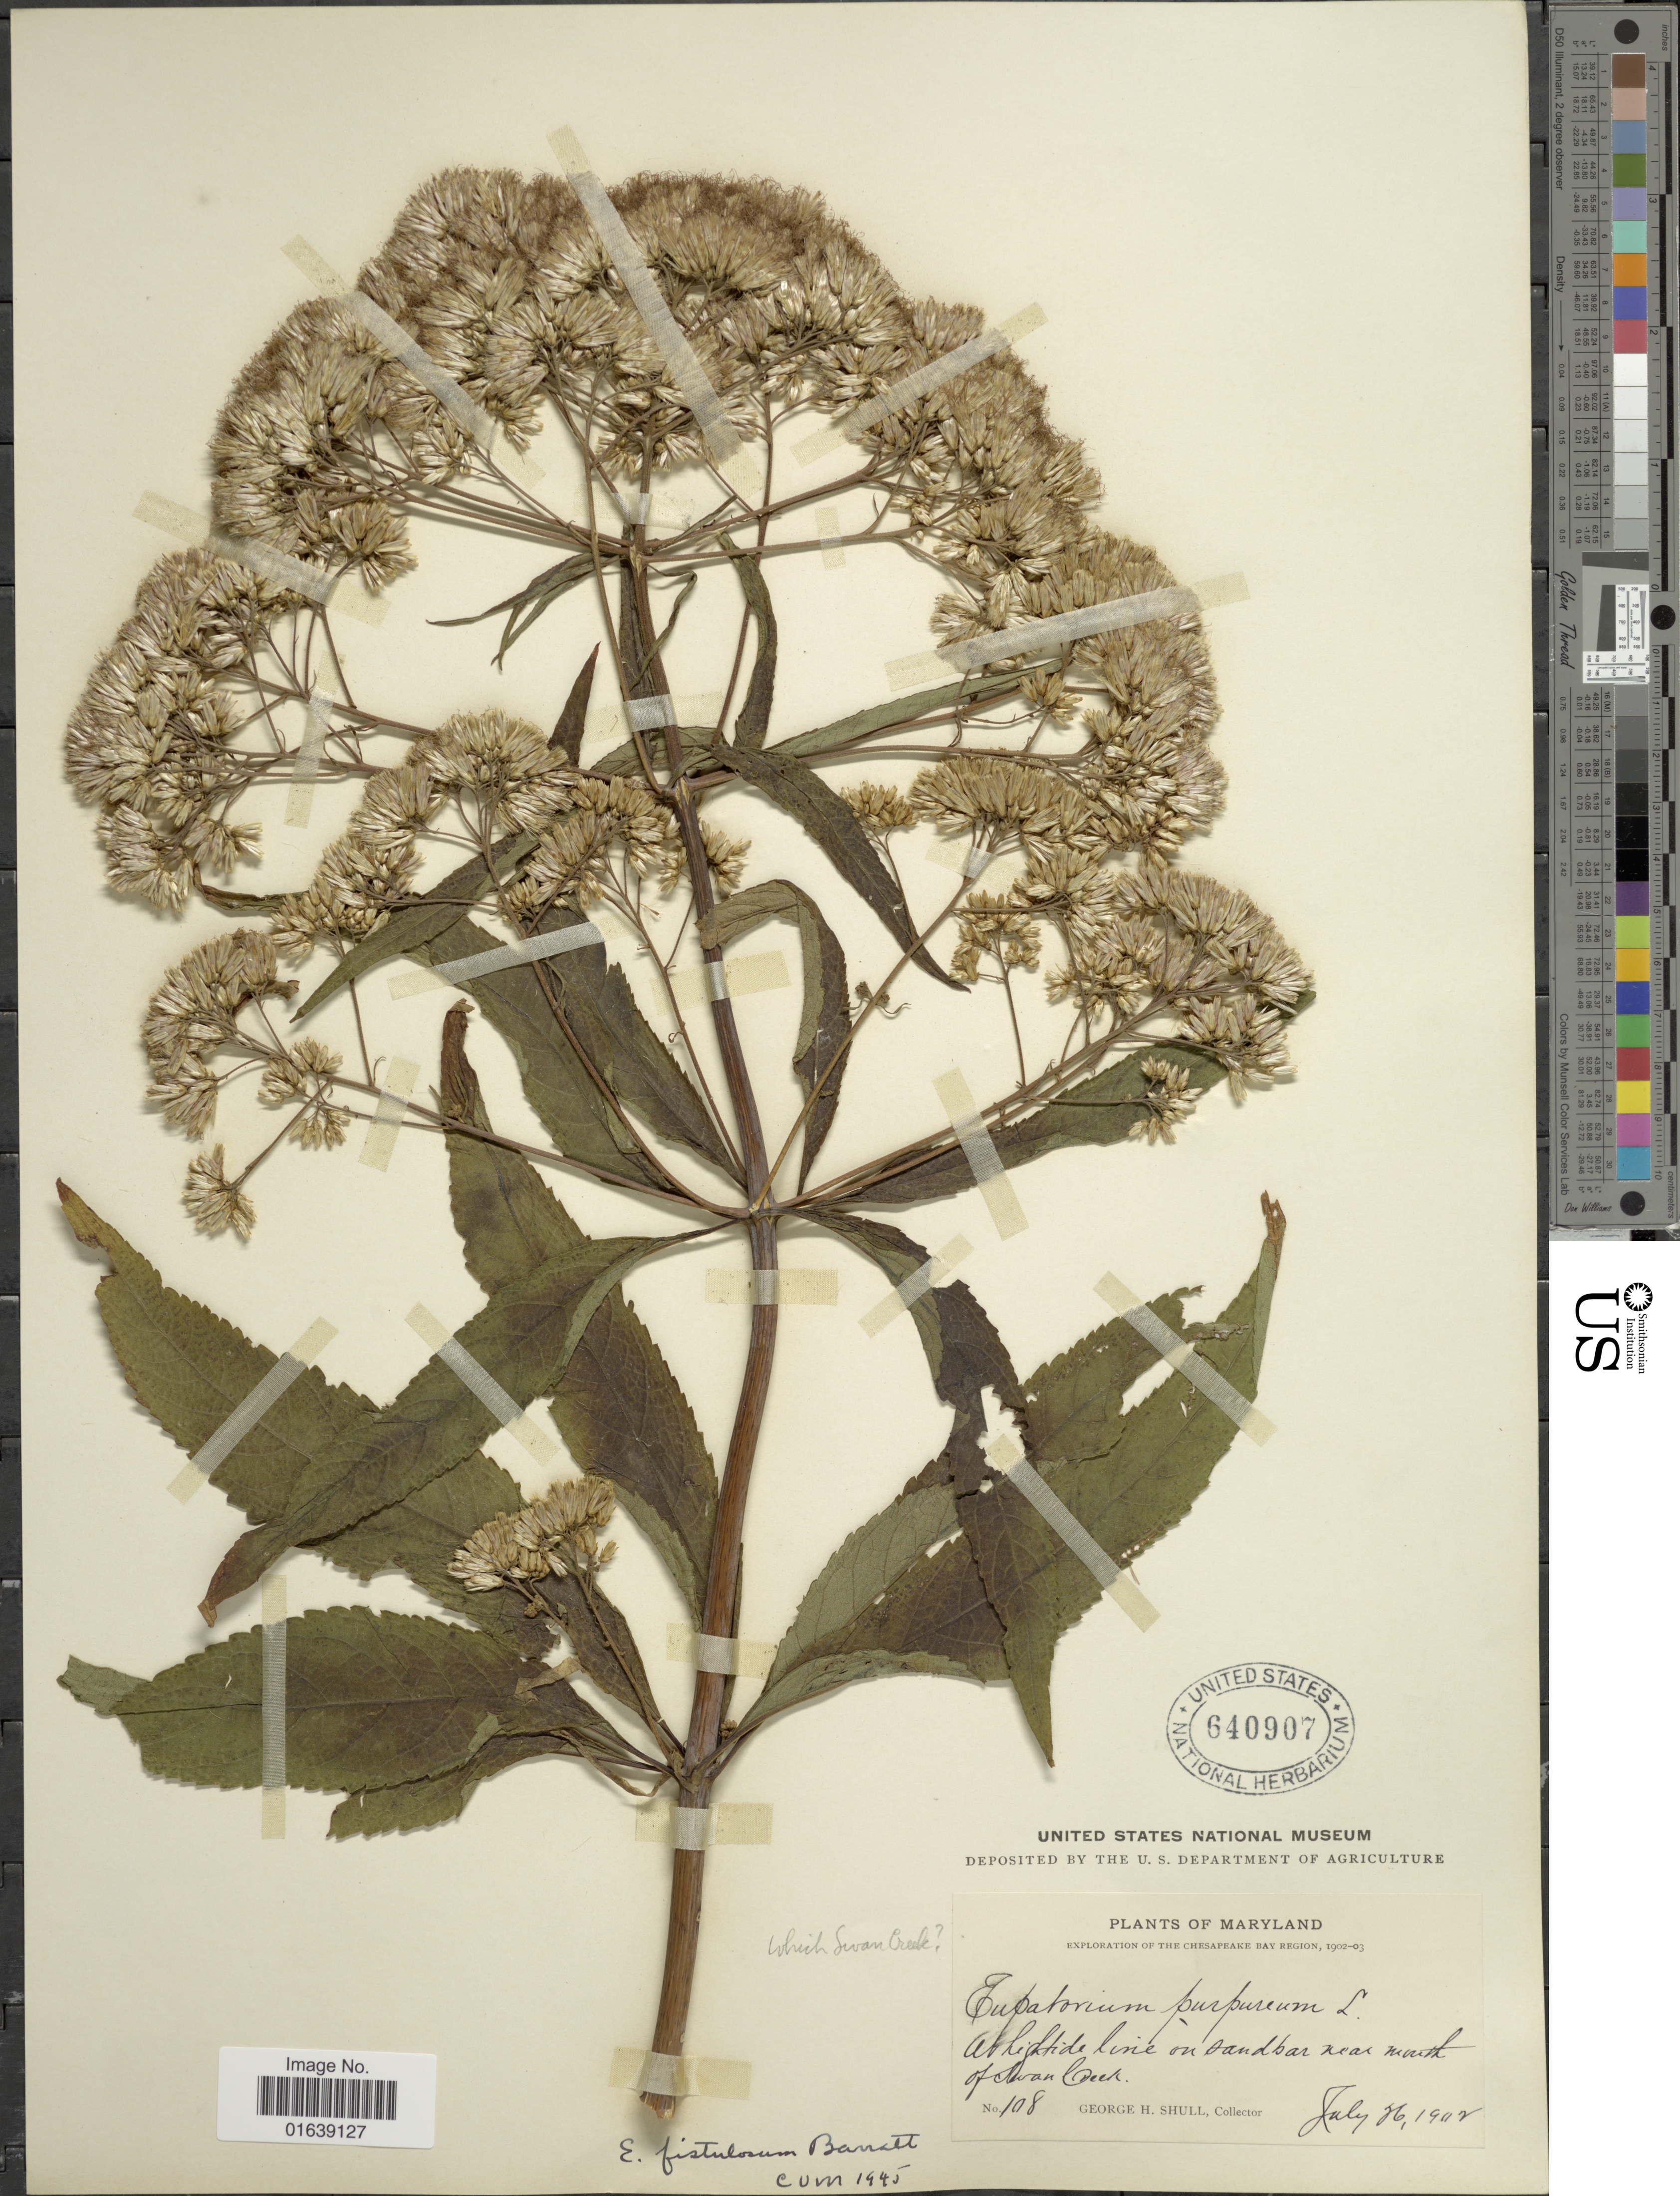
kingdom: Plantae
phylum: Tracheophyta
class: Magnoliopsida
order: Asterales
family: Asteraceae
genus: Eupatorium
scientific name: Eupatorium fistulosum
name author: Barratt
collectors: G. H. Shull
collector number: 108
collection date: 1902-07-16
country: United States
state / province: Maryland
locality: Maryland. At hightide line on sandbar near mouth of Swan Creek.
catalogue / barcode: US 640907